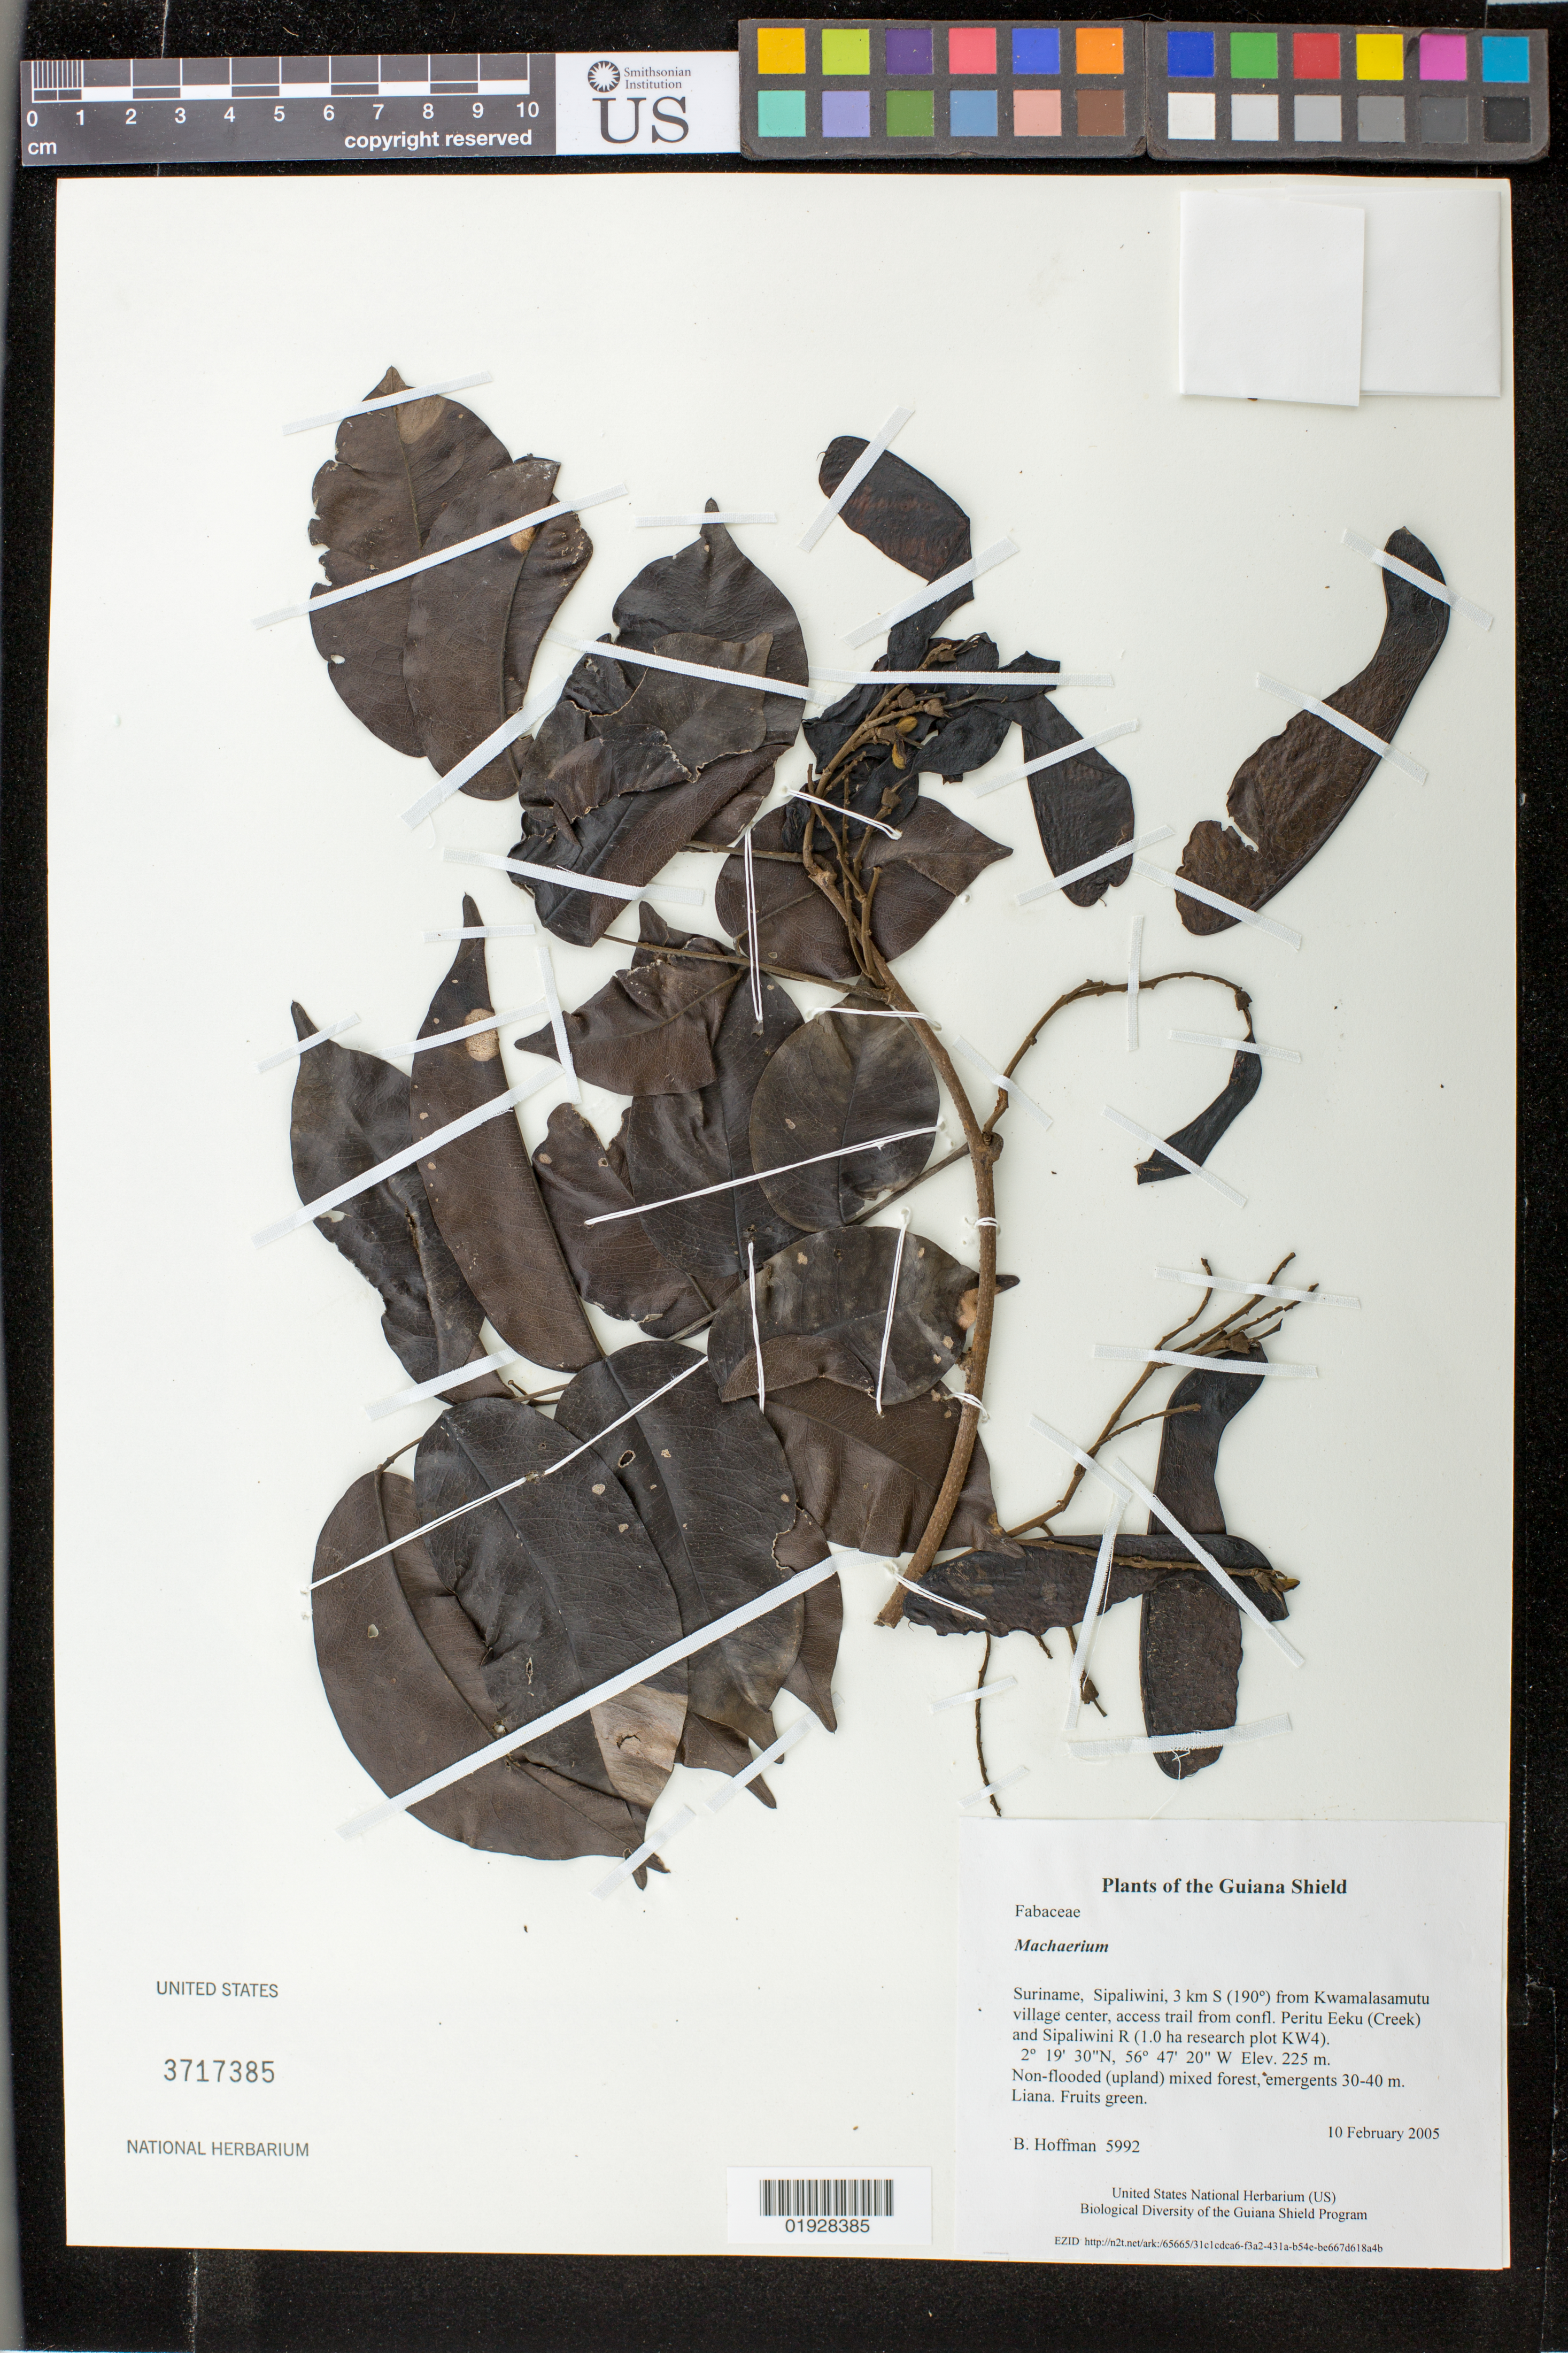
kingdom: Plantae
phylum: Tracheophyta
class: Magnoliopsida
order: Fabales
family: Fabaceae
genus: Machaerium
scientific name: Machaerium sp.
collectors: B. Hoffman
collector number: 5992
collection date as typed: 10 February 2005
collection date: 2005-02-10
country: Suriname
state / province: Sipaliwini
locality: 3 km S (190º) from Kwamalasamutu village center, access trail from confl. Peritu Eeku (Creek) and Sipaliwini R (1.0 ha research plot KW4)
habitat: Non-flooded (upland) mixed forest, emergents 30-40 m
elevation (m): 225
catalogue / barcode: US 3717385